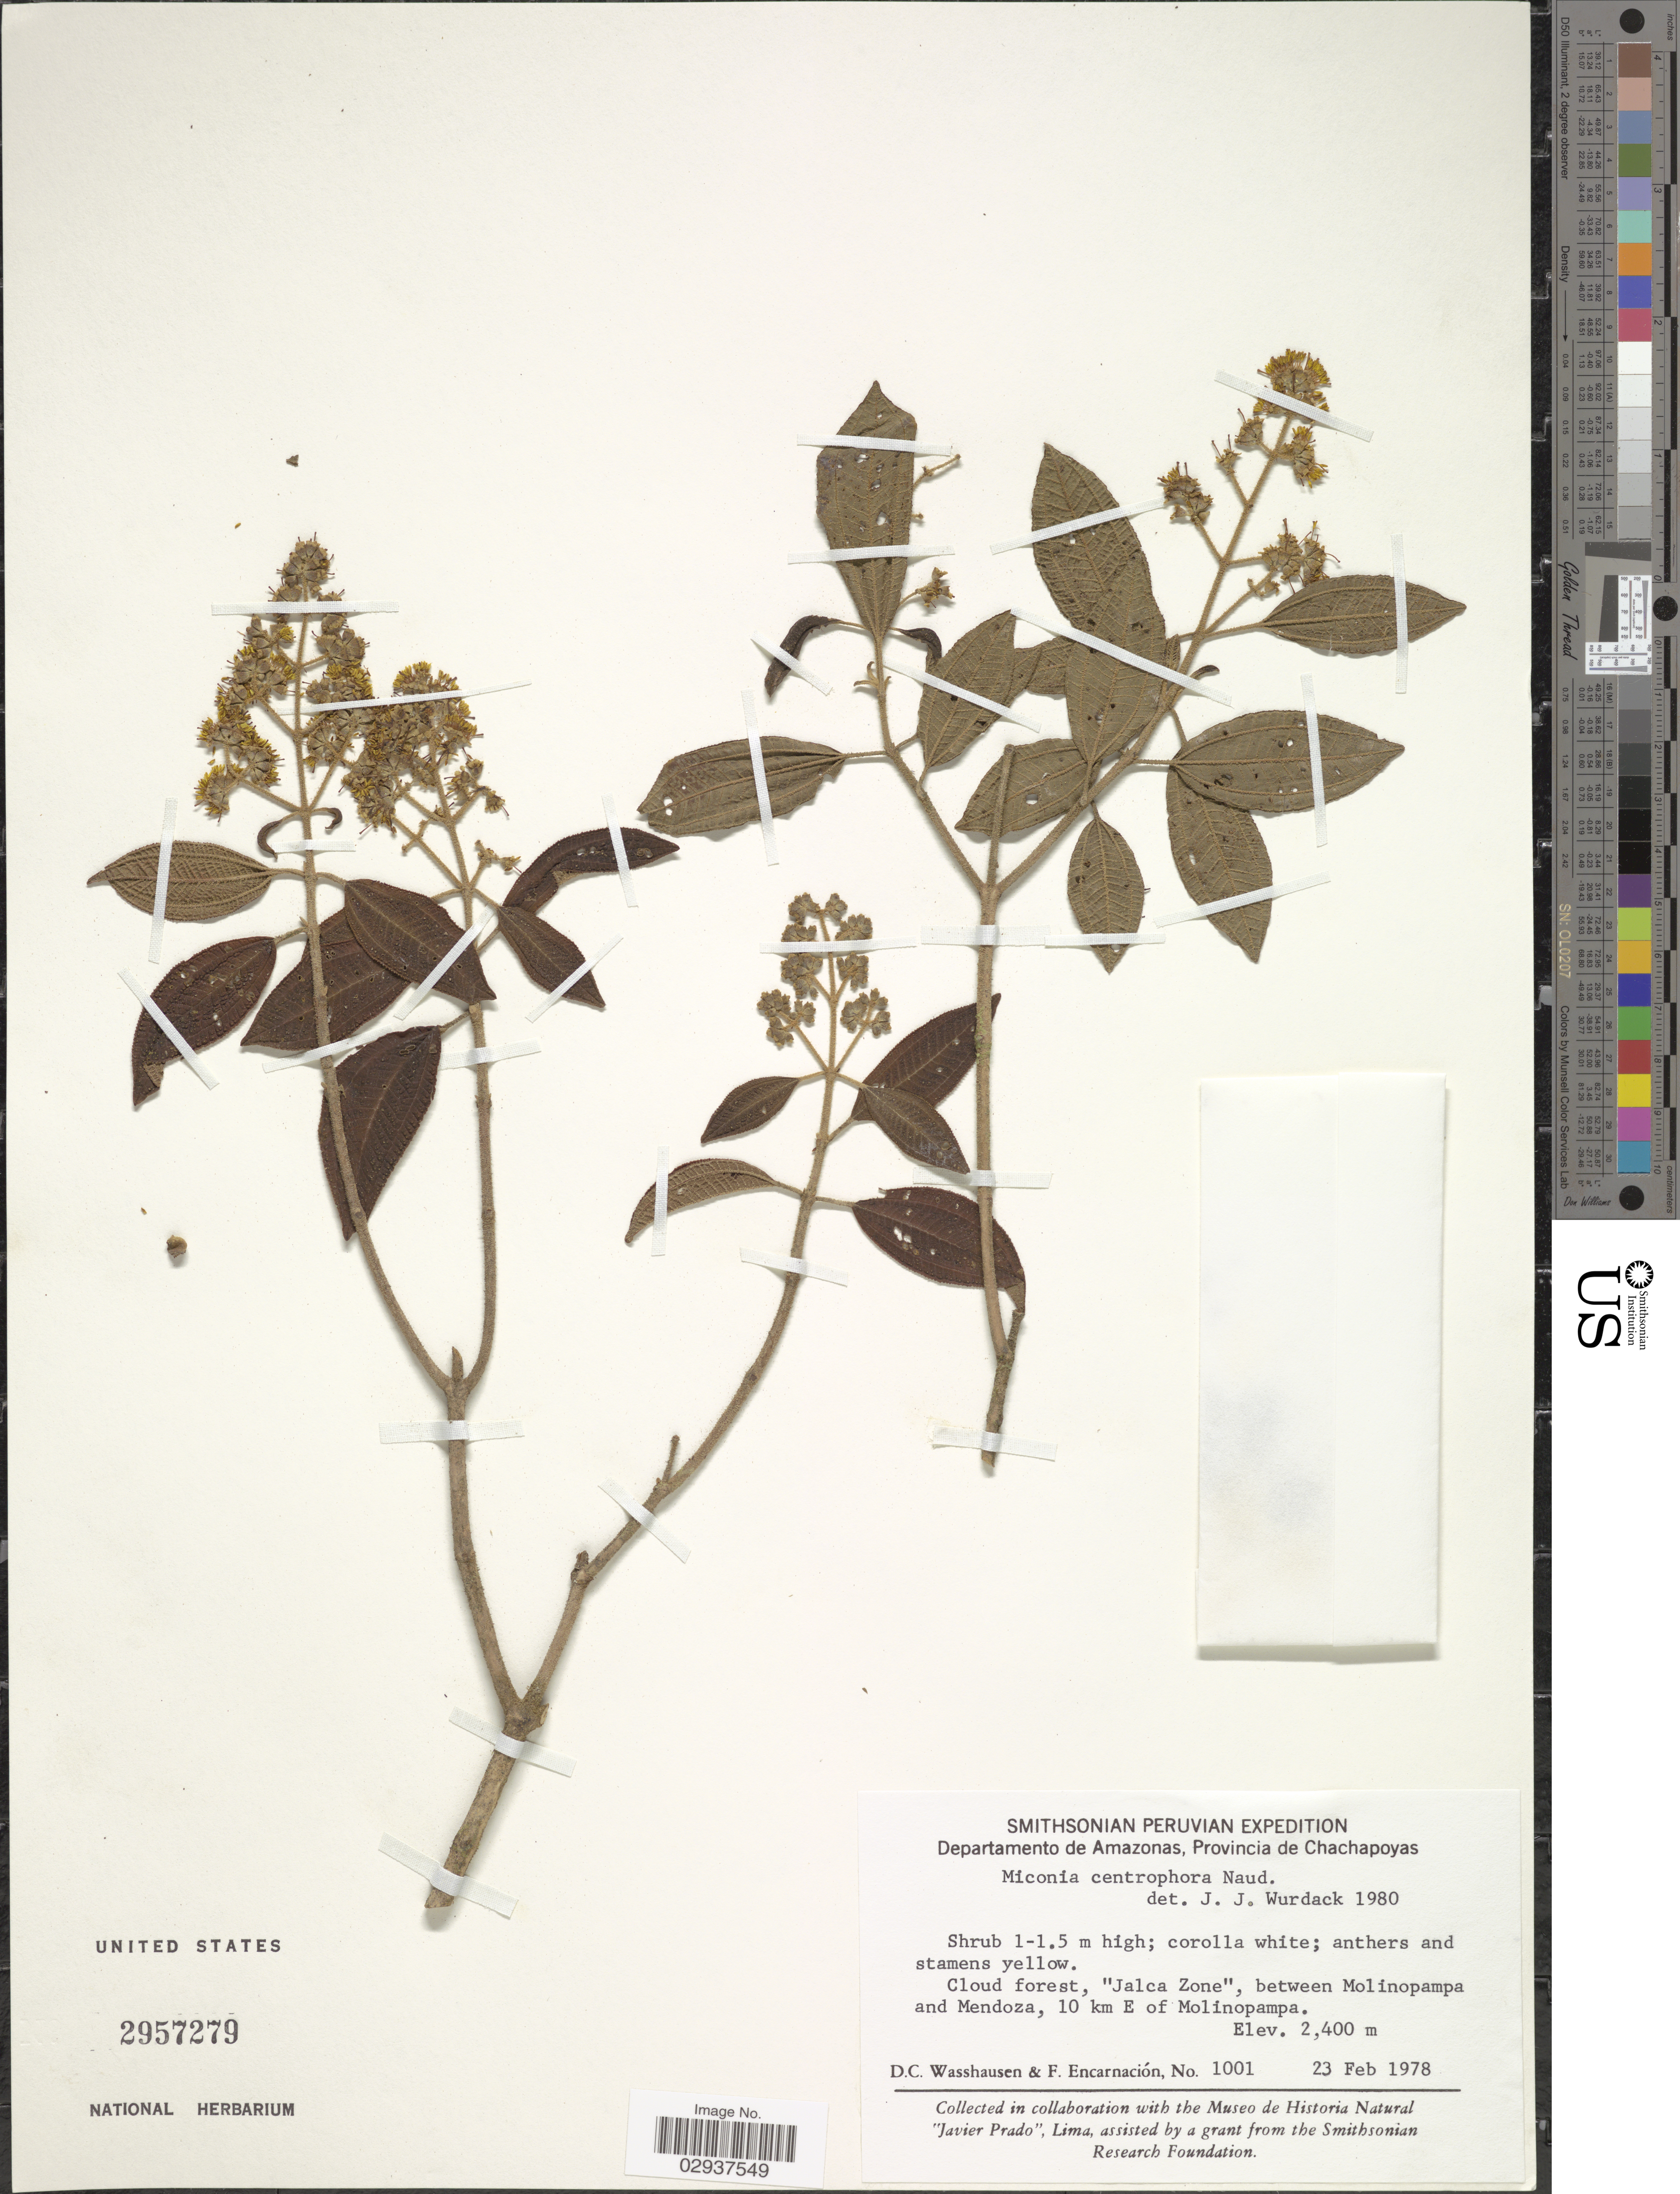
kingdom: Plantae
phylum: Tracheophyta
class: Magnoliopsida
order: Myrtales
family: Melastomataceae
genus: Miconia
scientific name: Miconia centrophora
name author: Naudin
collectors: D. C. Wasshausen & F. Encarnación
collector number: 1001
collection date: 1978-02-23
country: Peru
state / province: Amazonas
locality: Departamento de Amazonas, Provincia de Chachapoyas. Cloud forest, "Jalca Zone", between Molinopampa and Mendoza, 10 km E of Molinopampa.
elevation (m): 2400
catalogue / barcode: US 2957279